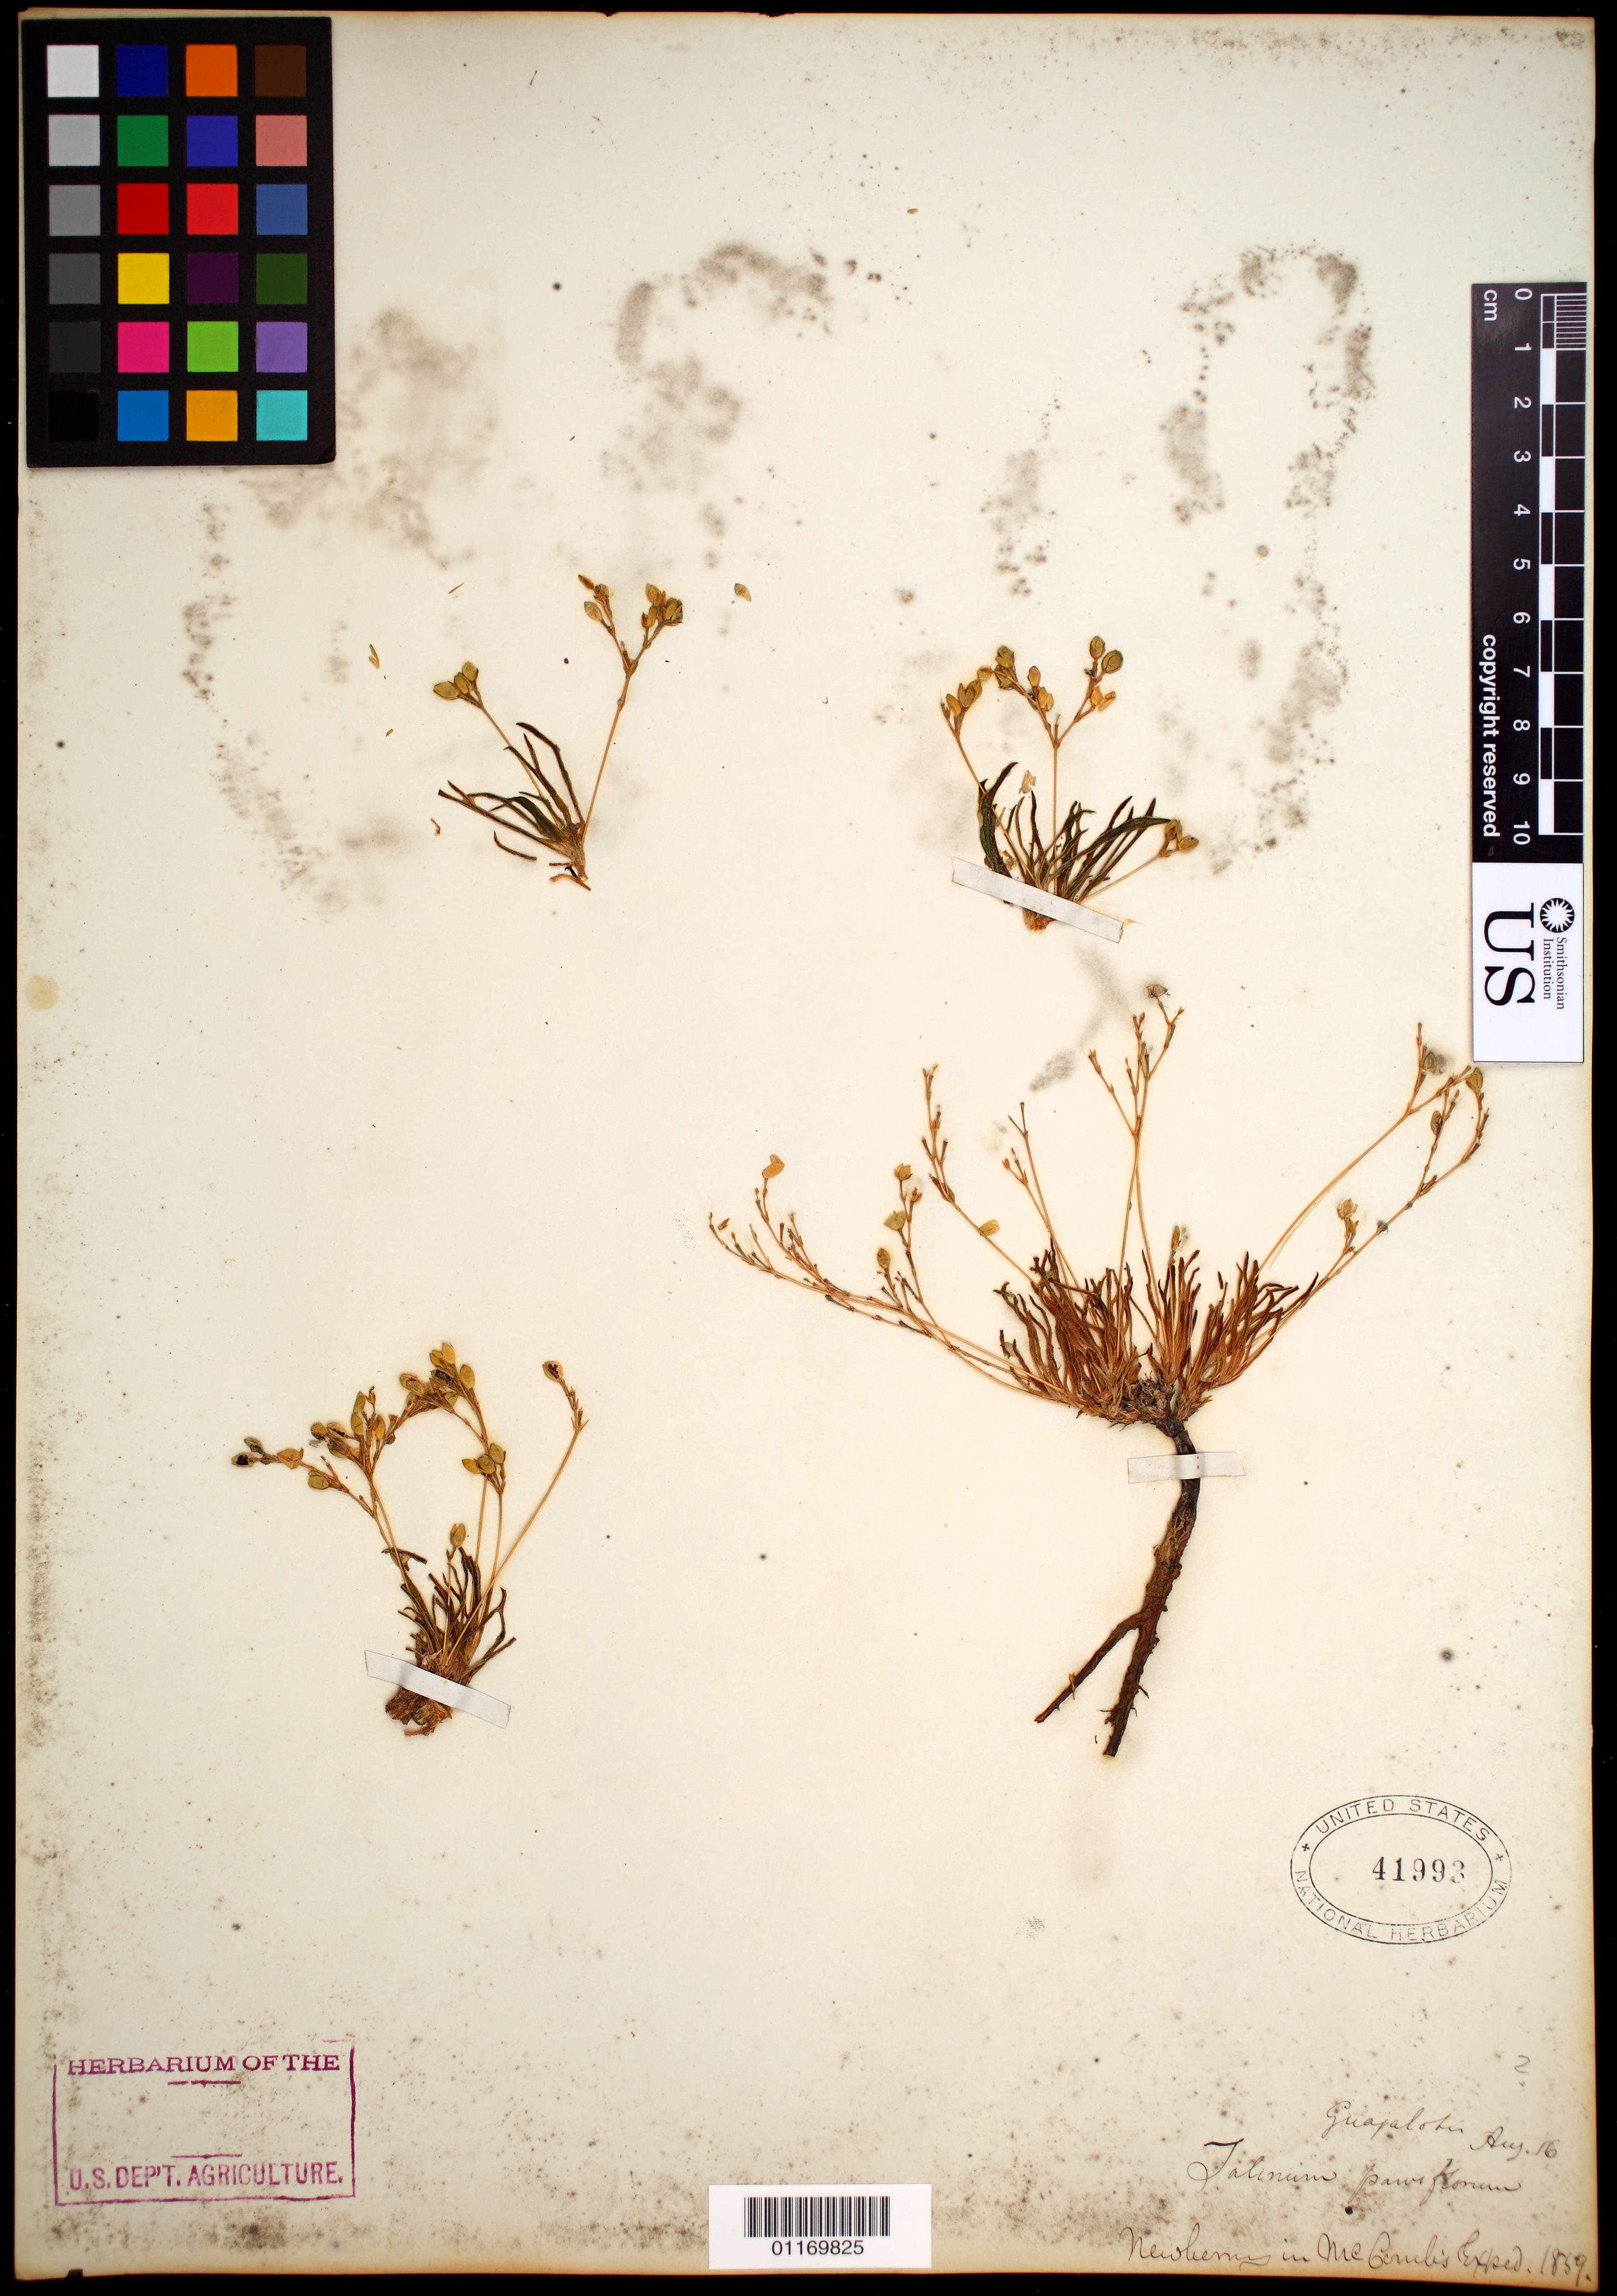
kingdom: Plantae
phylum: Tracheophyta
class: Magnoliopsida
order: Caryophyllales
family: Talinaceae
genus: Talinum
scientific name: Talinum parviflorum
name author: Nutt.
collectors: J. S. Newberry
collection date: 1859-08-16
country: United States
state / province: Utah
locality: Guajalote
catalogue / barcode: US 41993